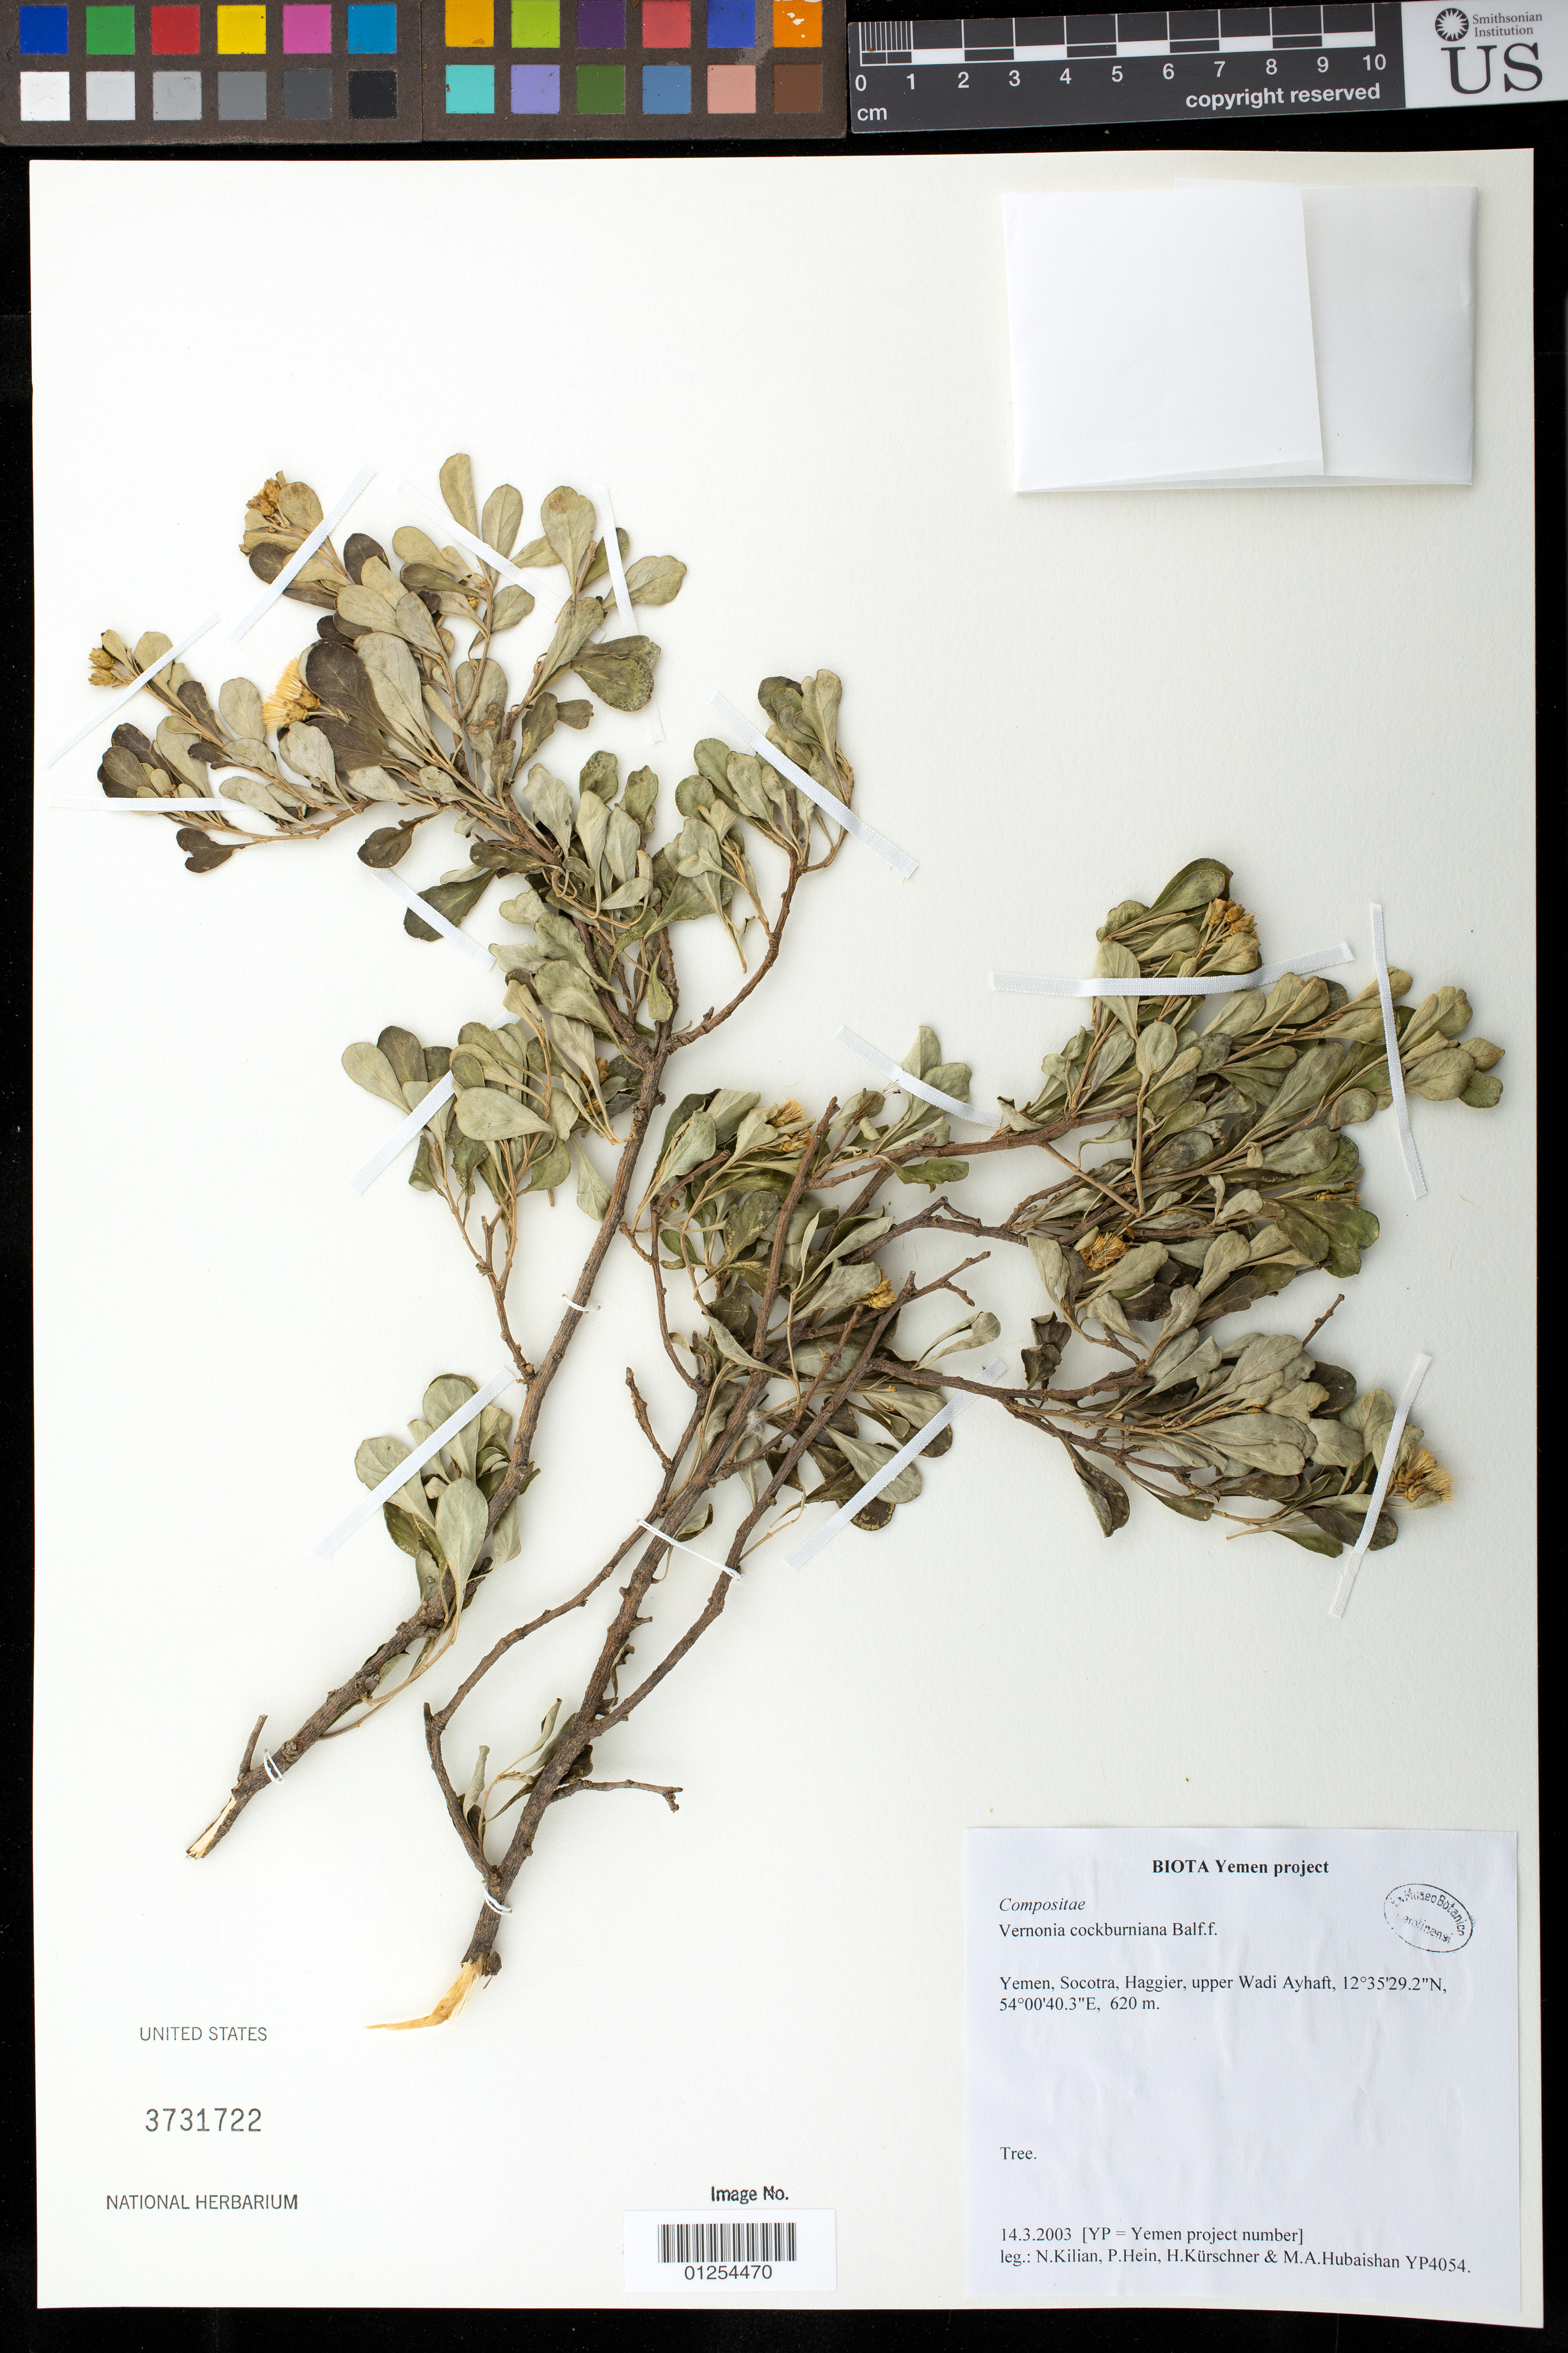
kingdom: Plantae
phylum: Tracheophyta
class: Magnoliopsida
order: Asterales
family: Asteraceae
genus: Vernonia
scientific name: Vernonia sp.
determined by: Kilian, Norbert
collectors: N. Kilian, P. Hein & M. Hubaishan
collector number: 4054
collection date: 2003-03-14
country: Yemen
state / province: Shabwah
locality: Yemen, Socotra, Haggier, upper Wadi Ayhaft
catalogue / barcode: US 3731722